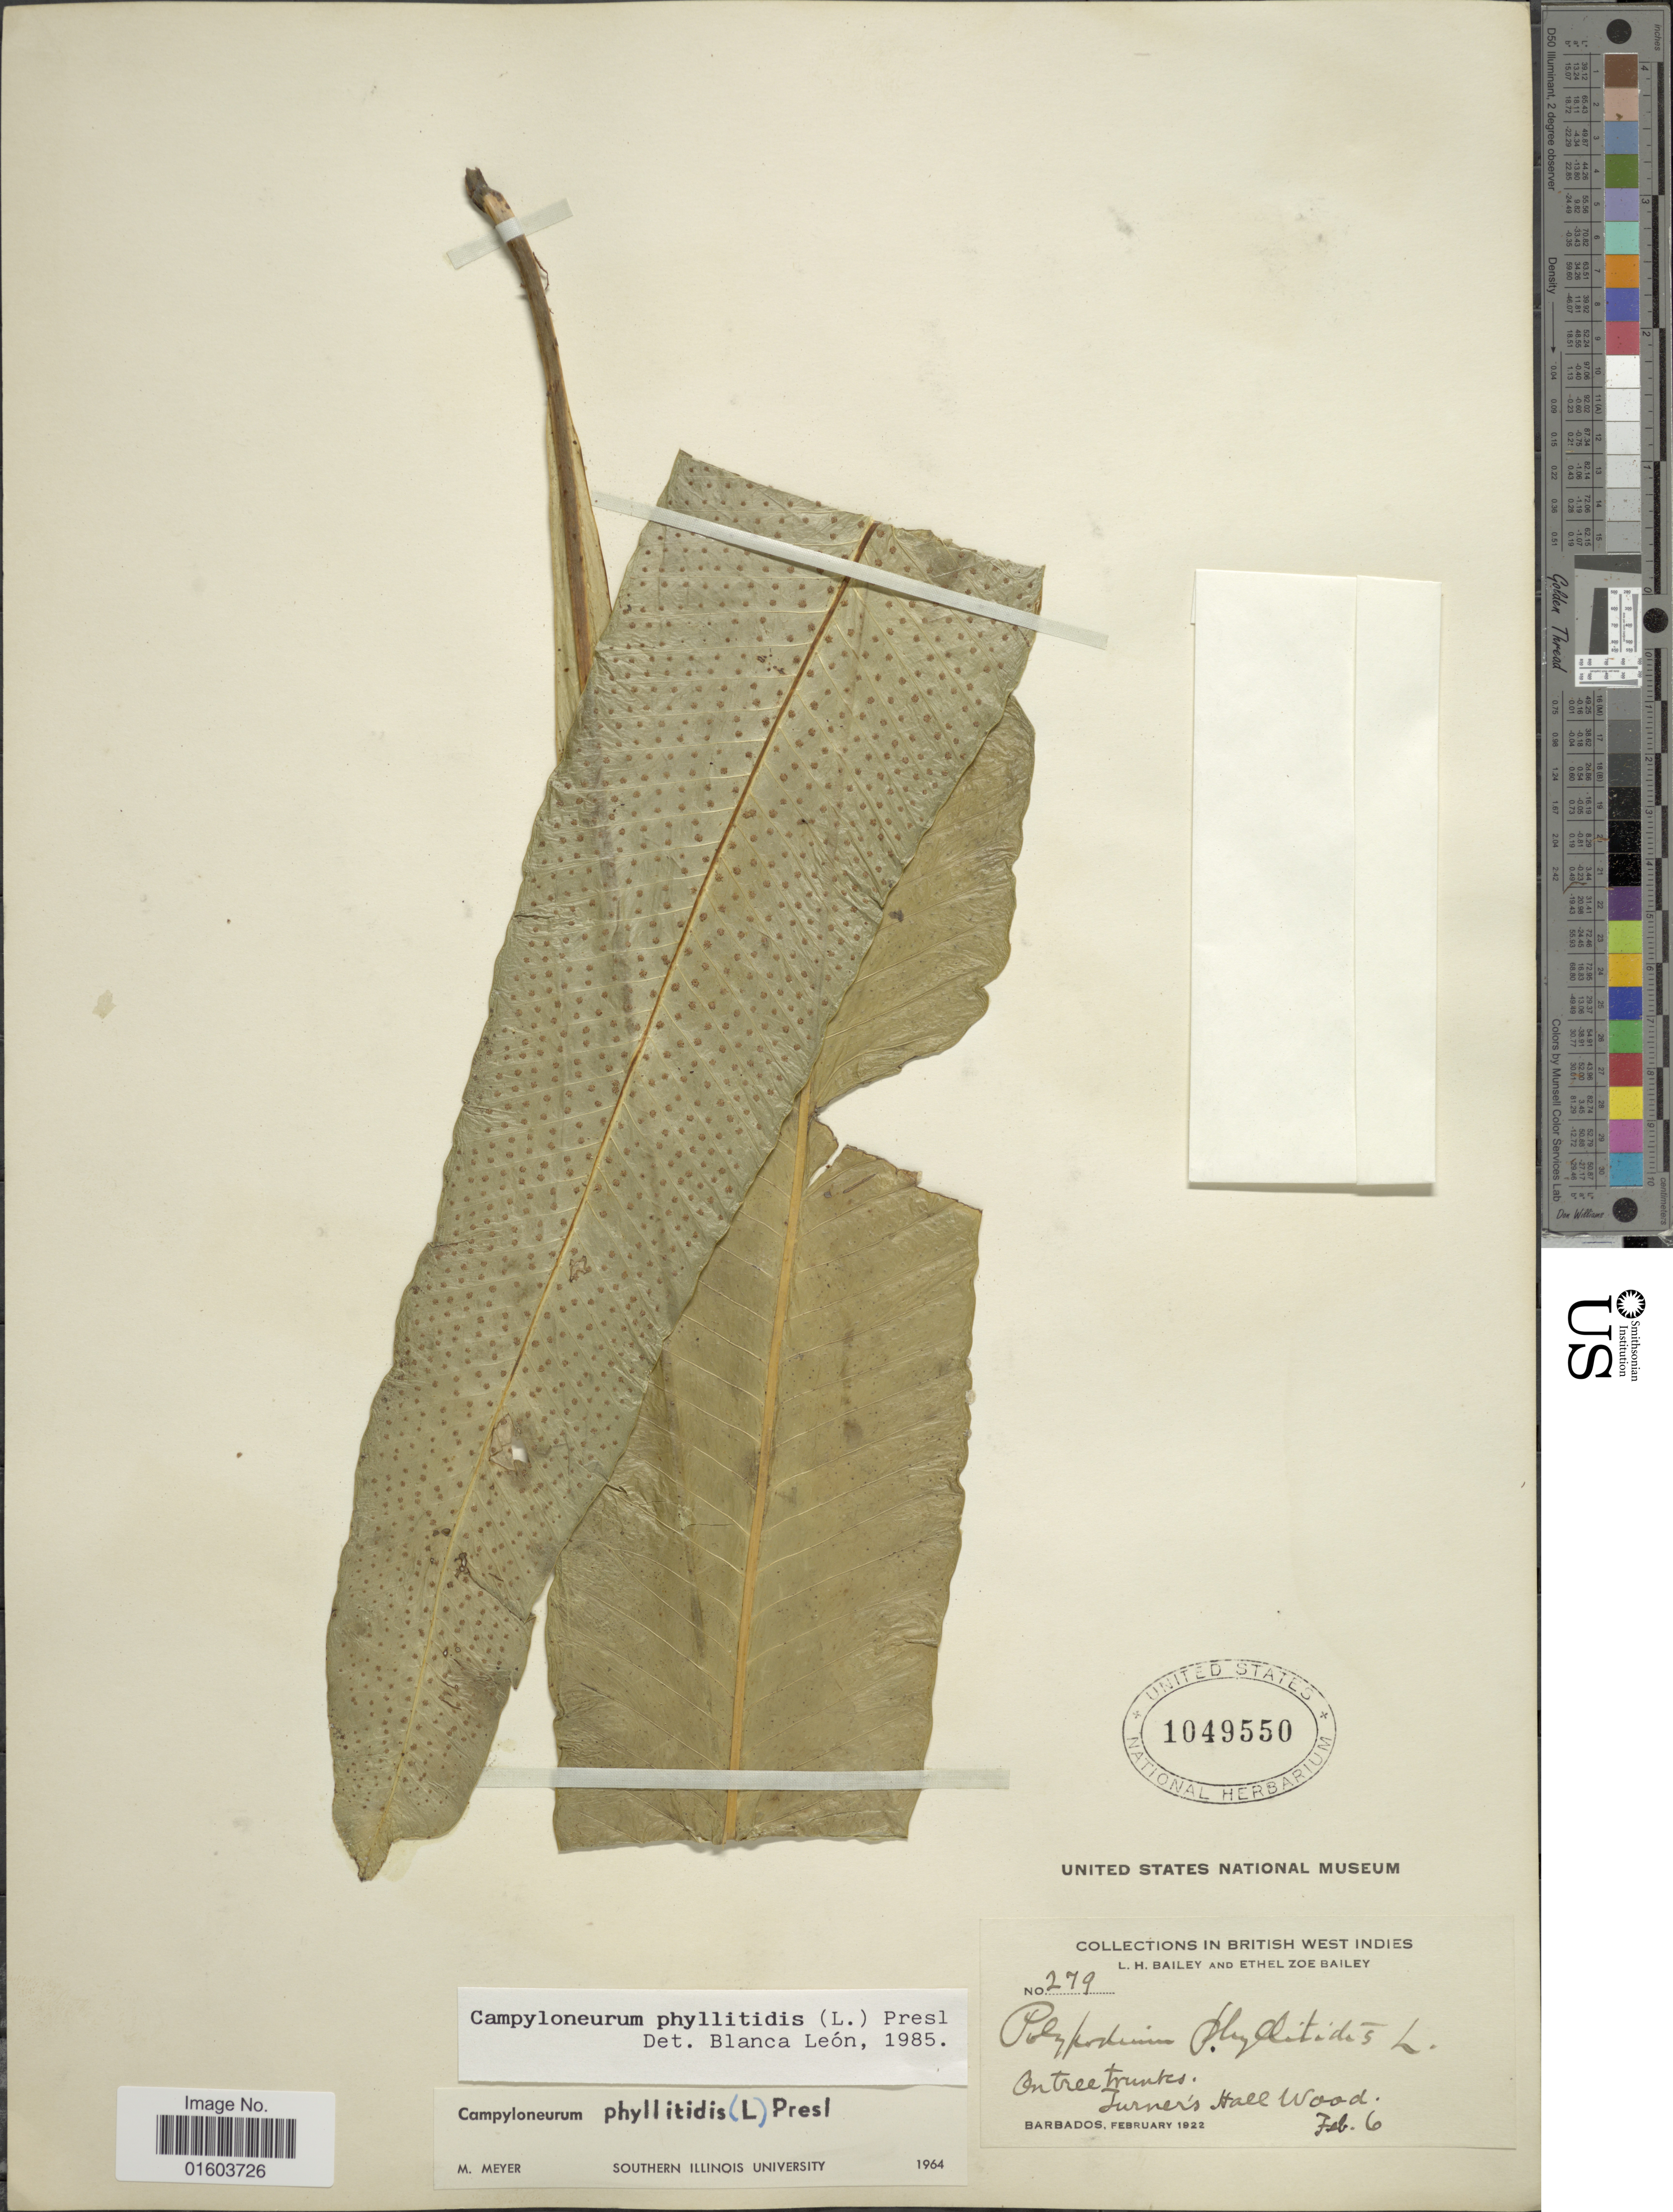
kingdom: Plantae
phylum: Tracheophyta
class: Polypodiopsida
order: Polypodiales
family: Polypodiaceae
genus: Campyloneurum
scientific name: Campyloneurum phyllitidis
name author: (L.) C. Presl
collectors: L. H. Bailey & E. Z. Bailey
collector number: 279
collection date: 1922-02-06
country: Barbados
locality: British West Indies. Barbados.Jurner's Hall Wood.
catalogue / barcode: US 1049550